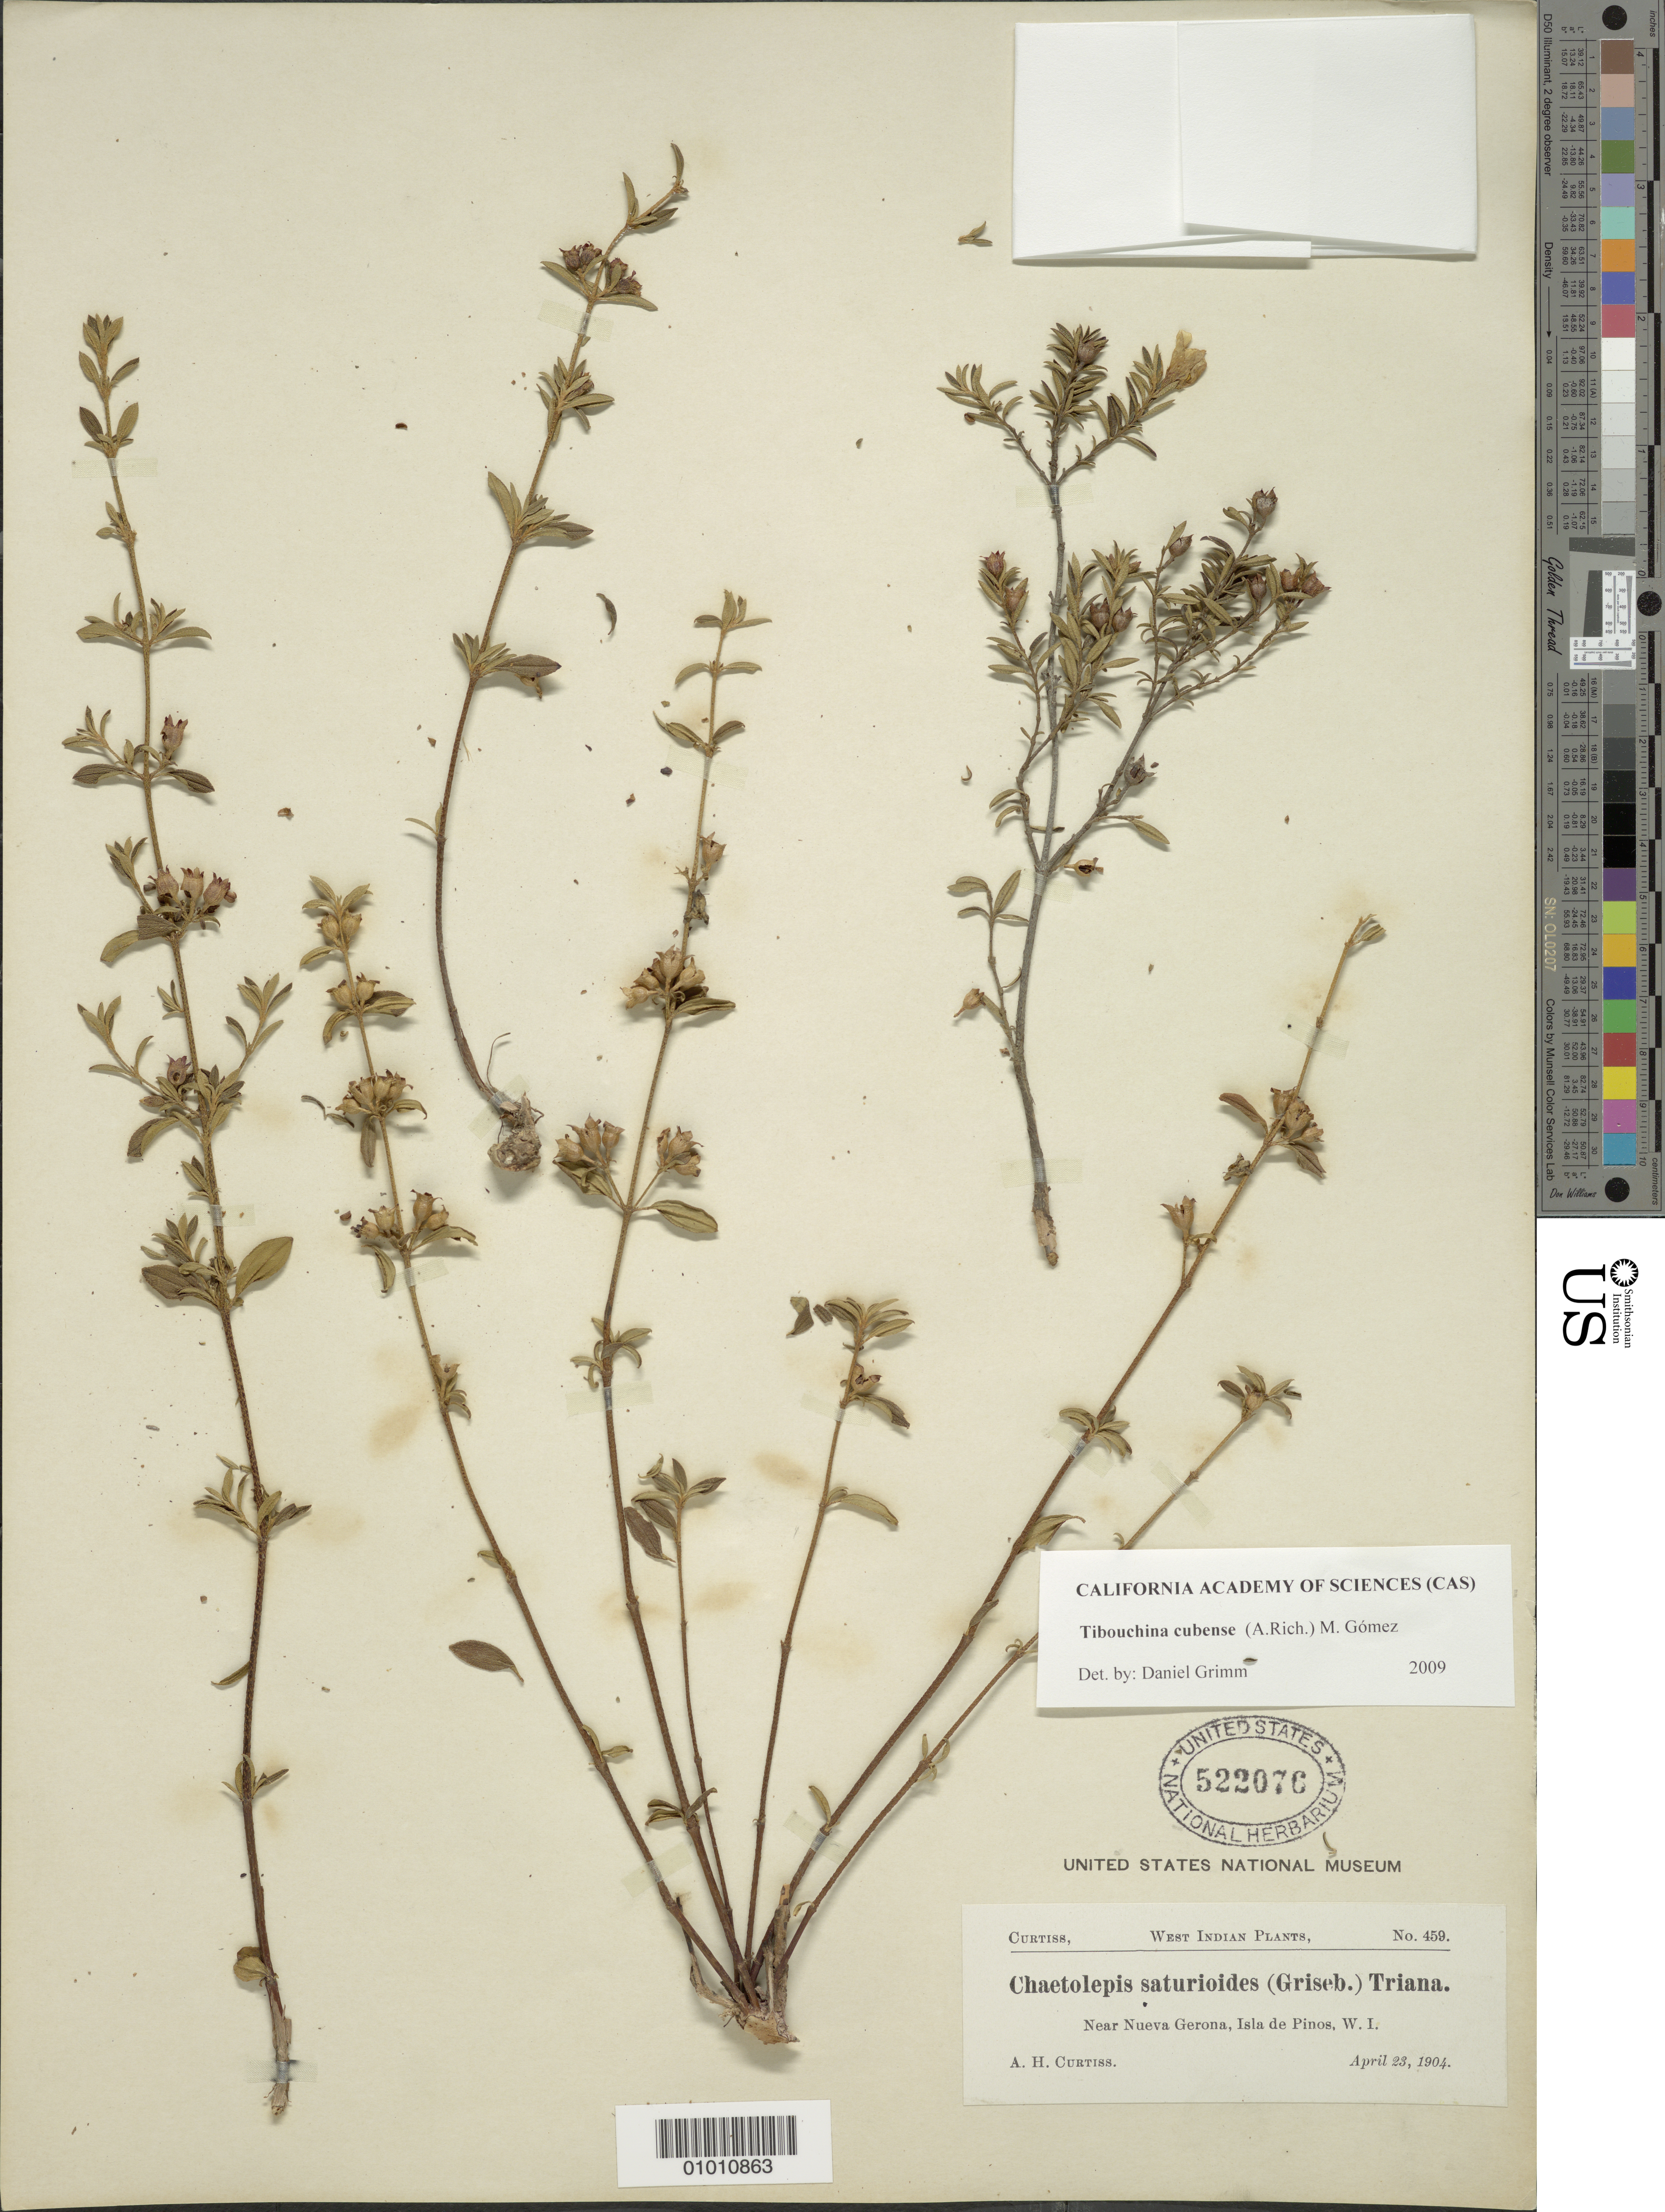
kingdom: Plantae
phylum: Tracheophyta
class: Magnoliopsida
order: Myrtales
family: Melastomataceae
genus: Arthrostemma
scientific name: Arthrostemma cubense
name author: A. Rich.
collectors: A. H. Curtiss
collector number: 459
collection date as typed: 23 Apr 1904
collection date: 1904-04-23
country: Cuba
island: Isla de la Juventud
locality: Isle of Pines, Near Nueva Gerona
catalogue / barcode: US 522076